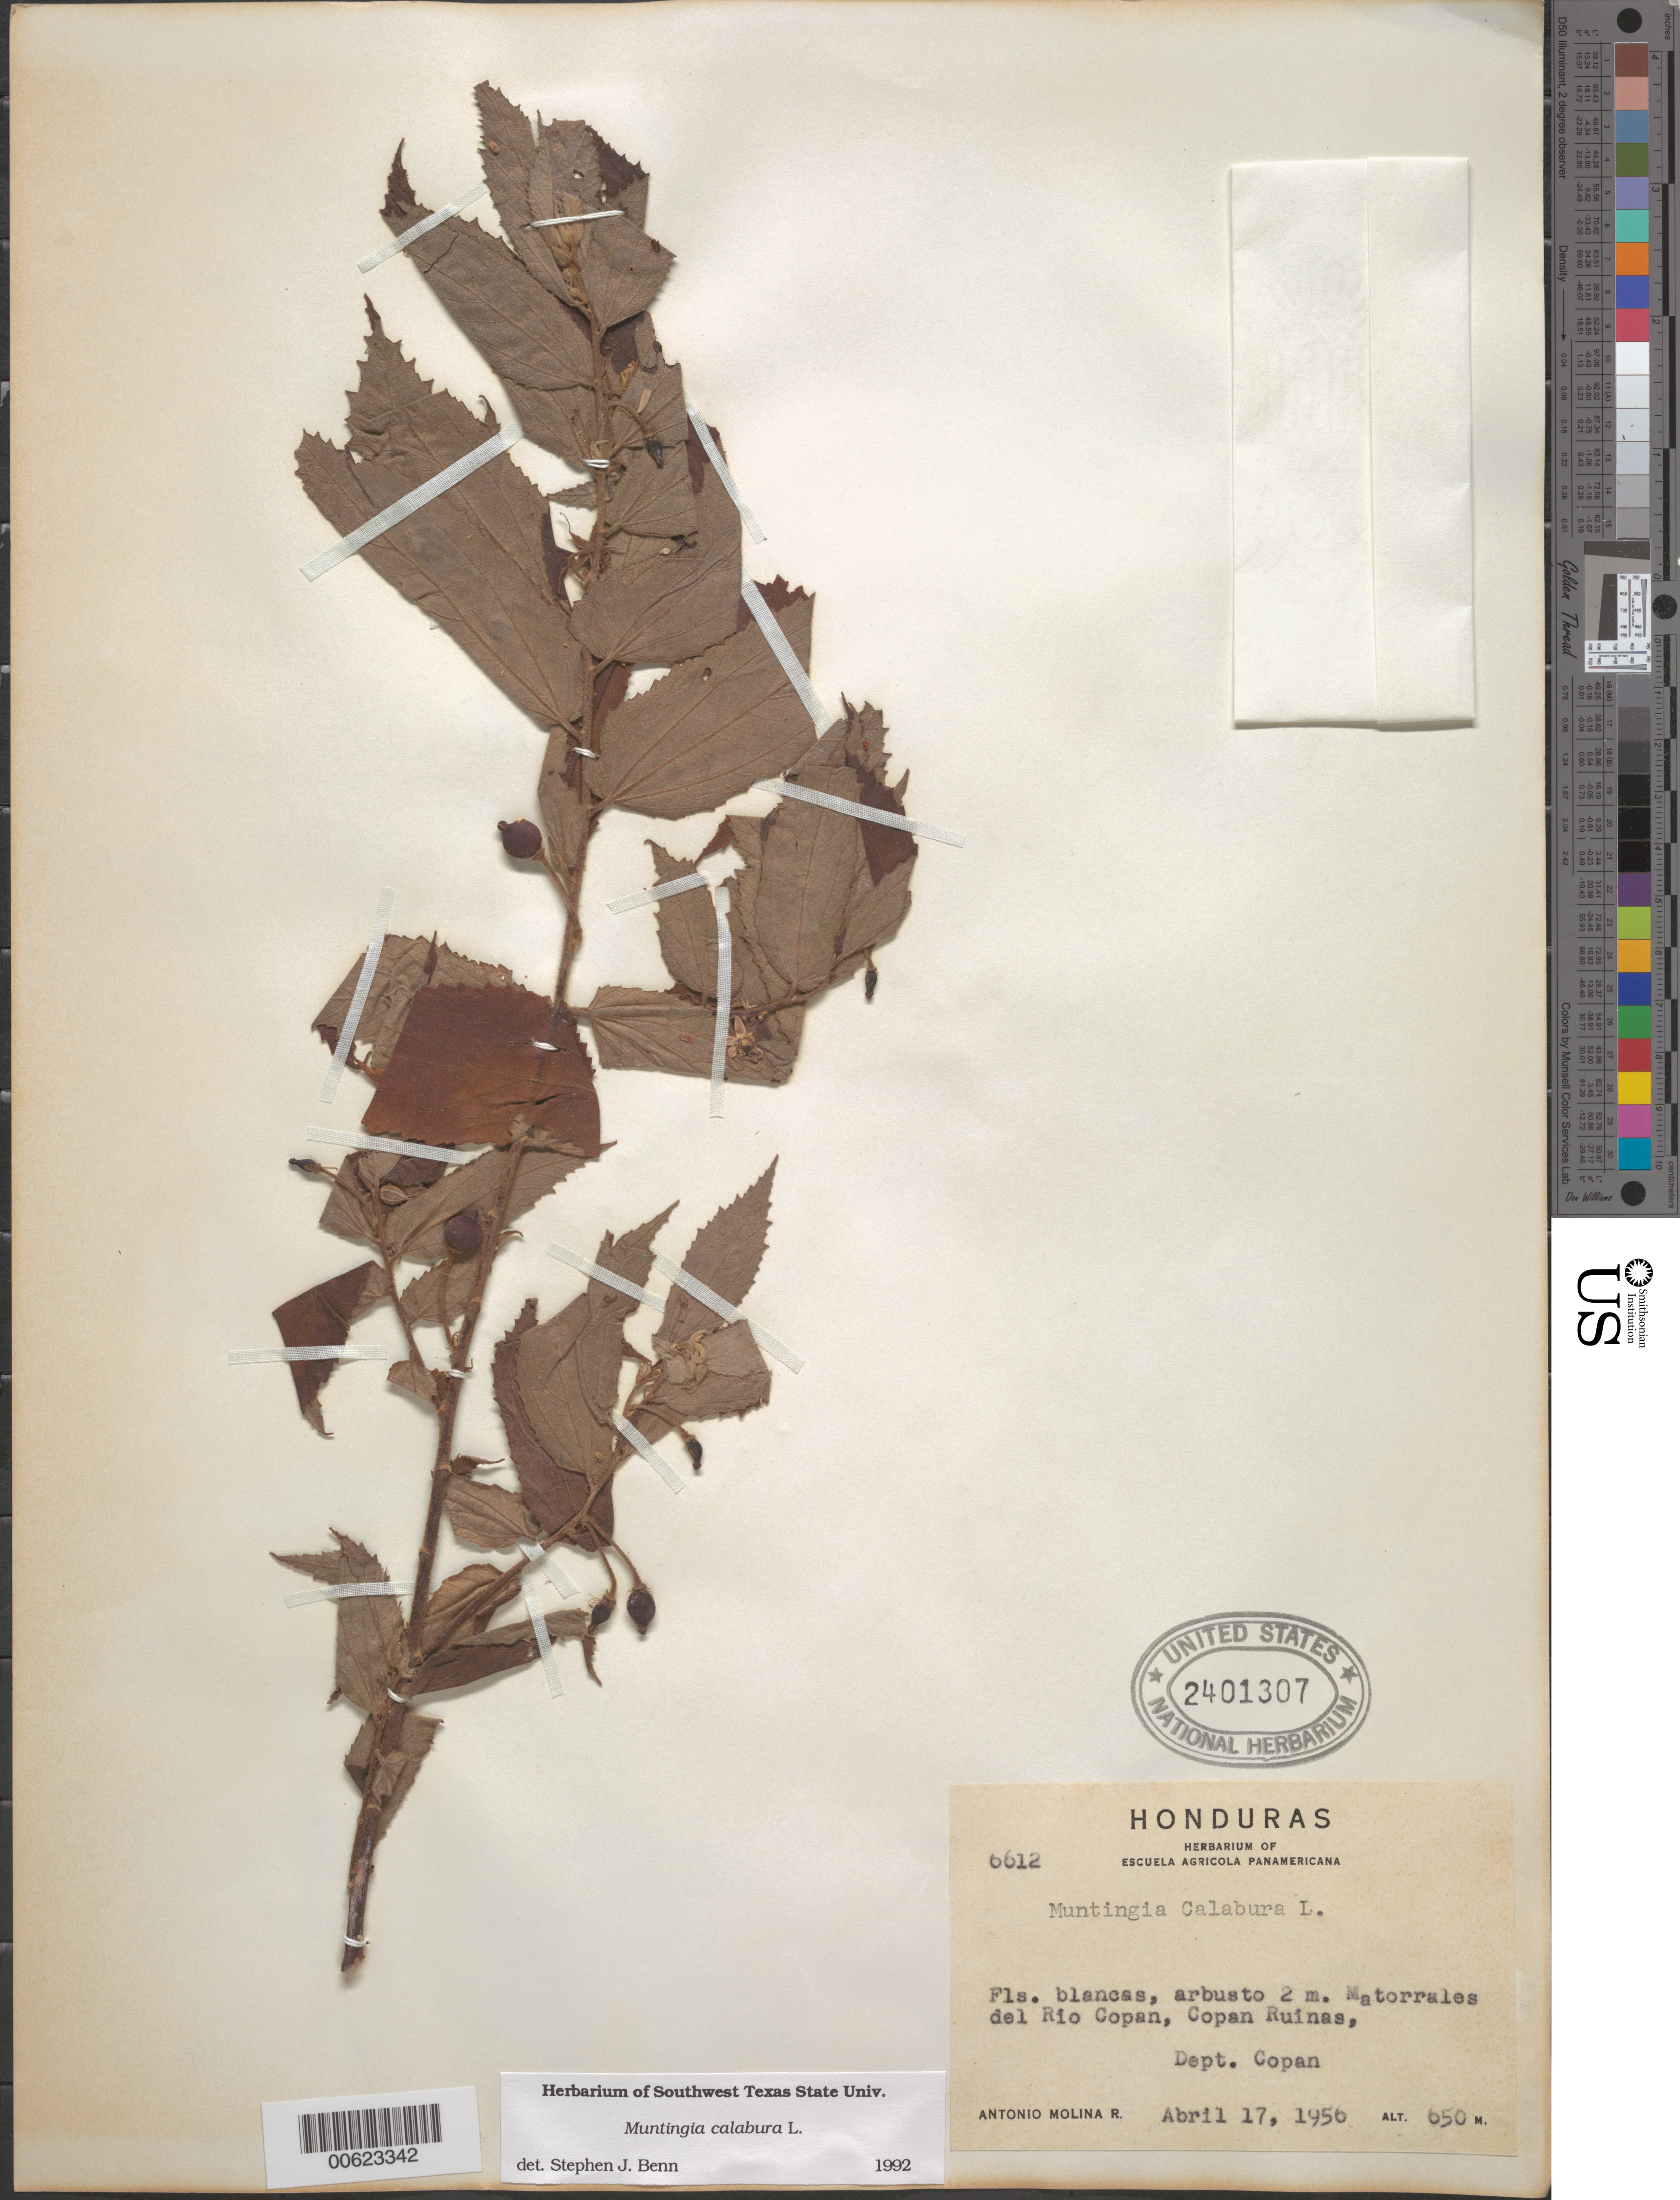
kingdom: Plantae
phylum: Tracheophyta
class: Magnoliopsida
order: Malvales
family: Muntingiaceae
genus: Muntingia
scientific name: Muntingia calabura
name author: L.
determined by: Benn, S. J.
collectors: A. Molina R.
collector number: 6612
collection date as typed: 17 Apr 1956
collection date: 1956-04-17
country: Honduras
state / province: Copán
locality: Río Copán, Copán ruinas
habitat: Matorrales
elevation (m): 650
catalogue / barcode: US 2401307